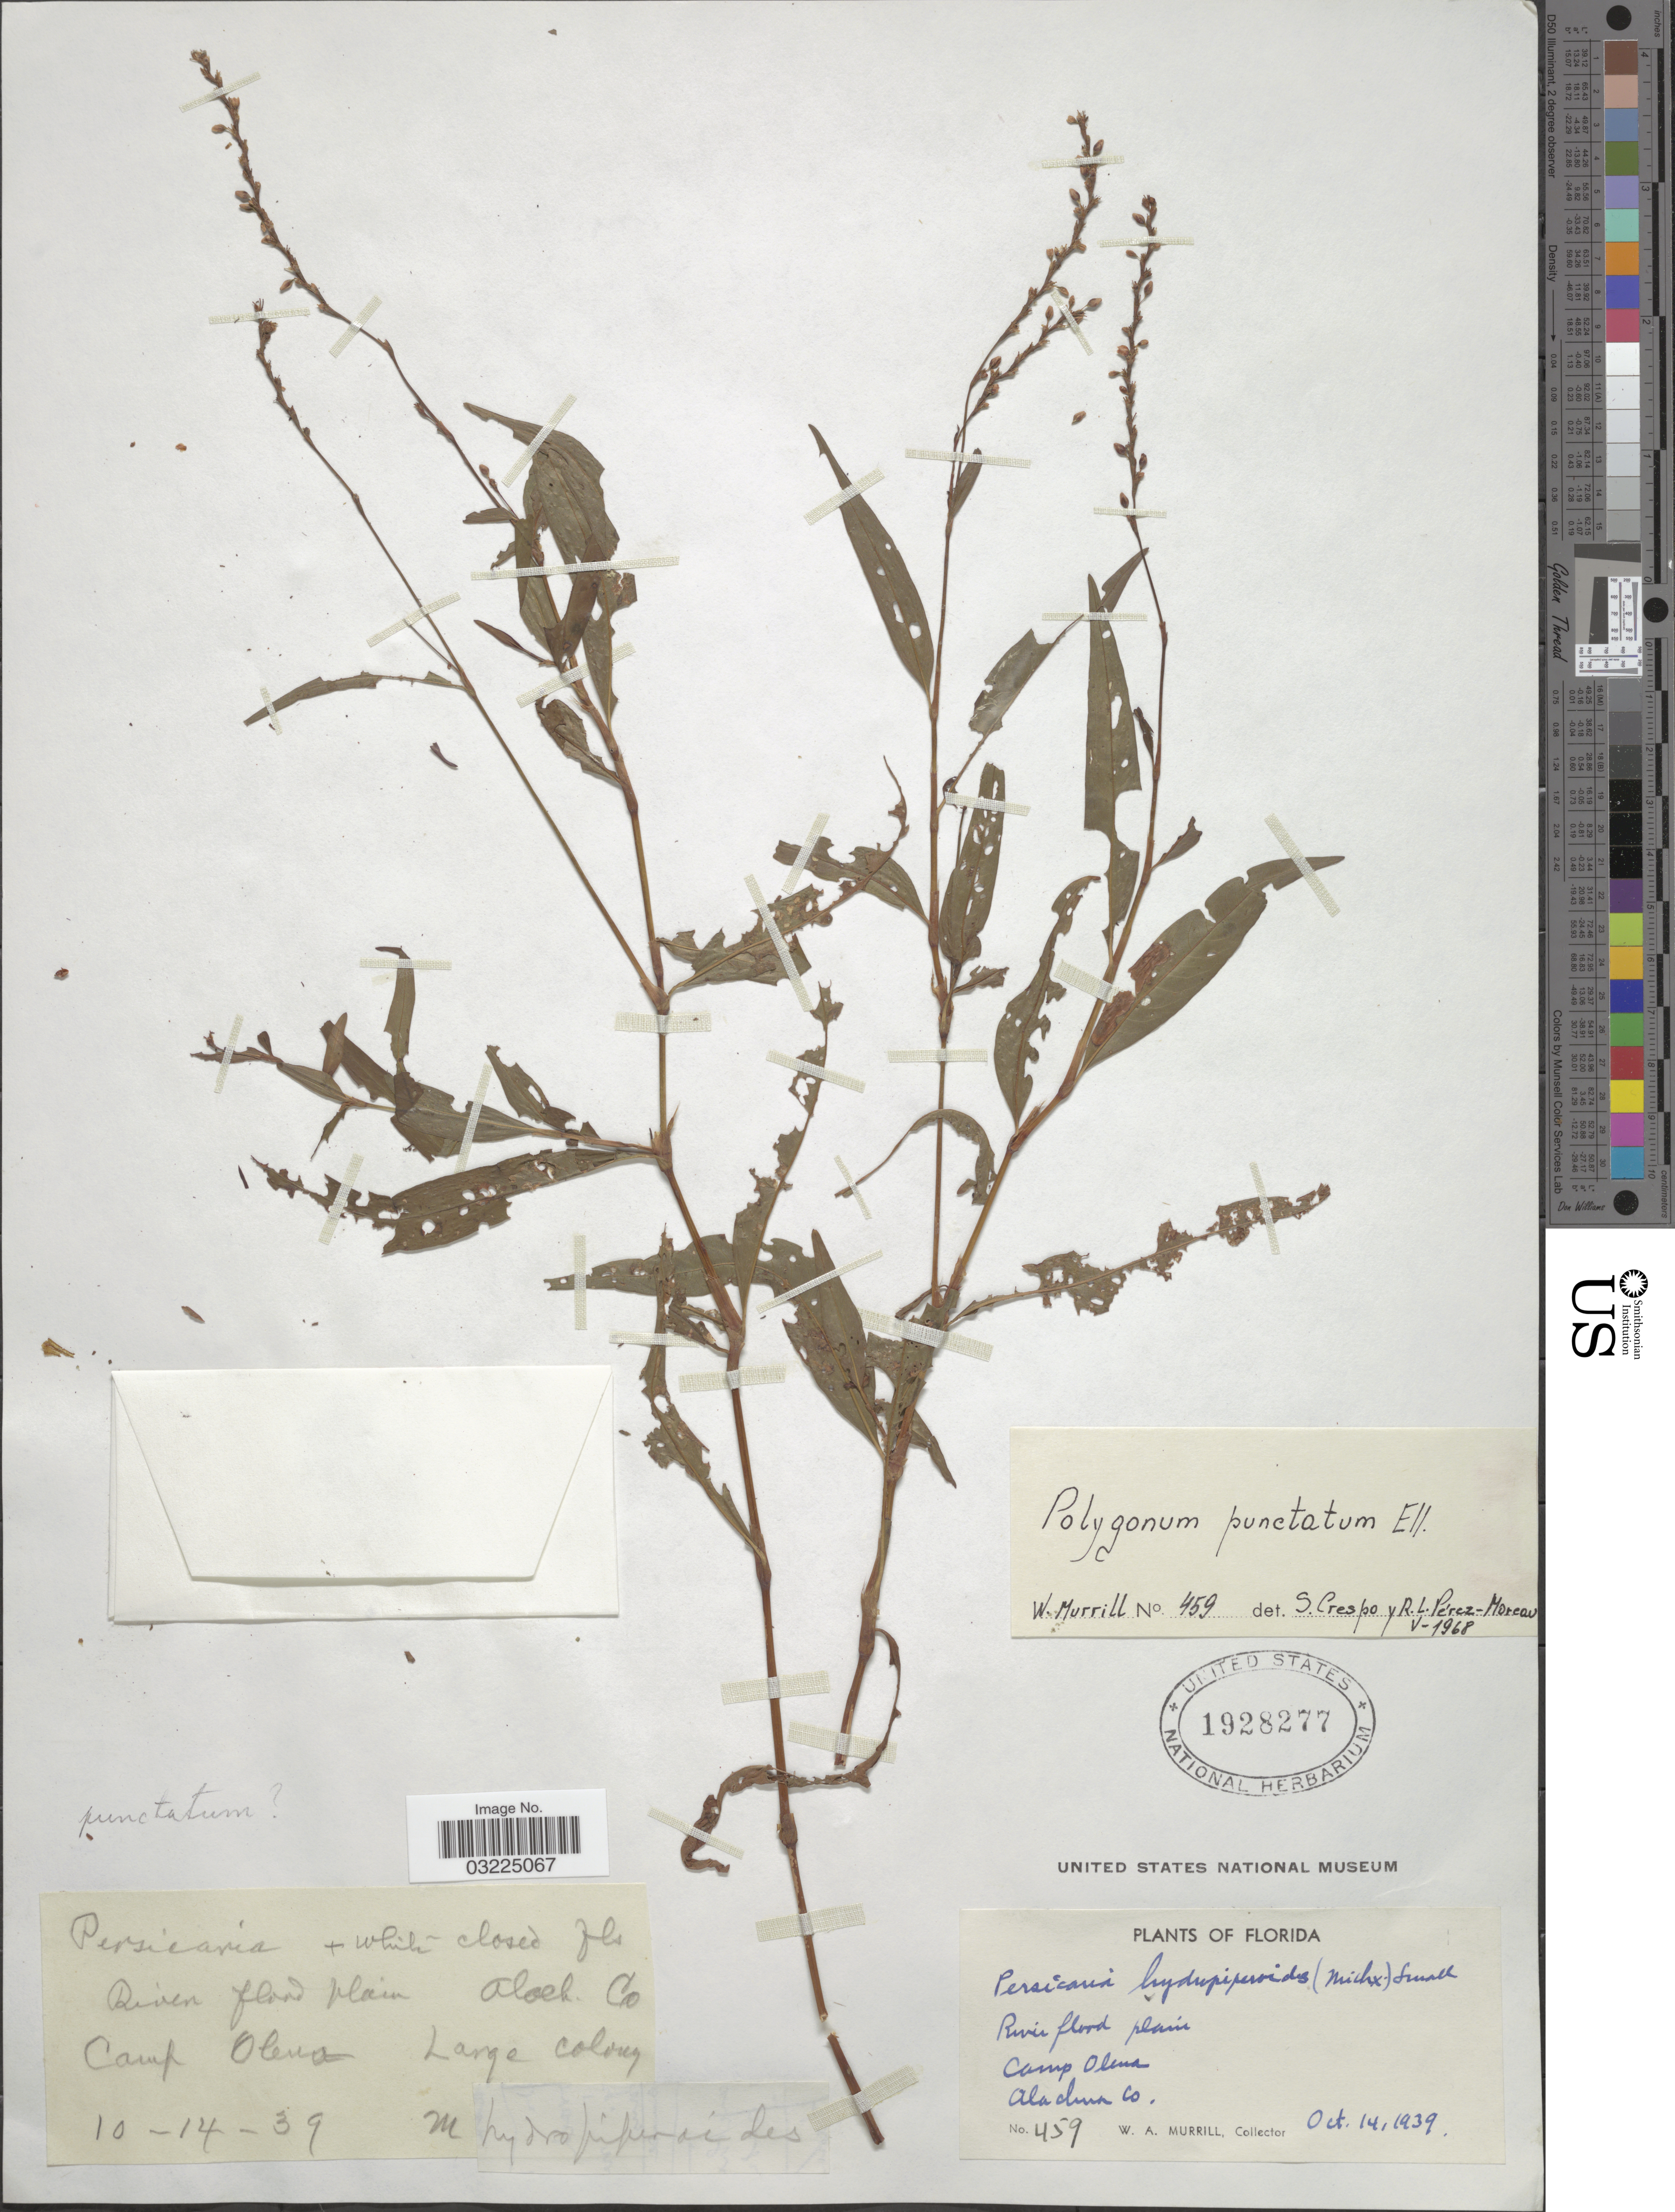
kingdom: Plantae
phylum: Tracheophyta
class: Magnoliopsida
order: Caryophyllales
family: Polygonaceae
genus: Persicaria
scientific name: Persicaria punctata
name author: (Elliott) Small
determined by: Atha, D. E.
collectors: W. A. Murrill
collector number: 459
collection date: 1939-10-14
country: United States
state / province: Florida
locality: Camp Olena, Alachua Co.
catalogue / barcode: US 1928277